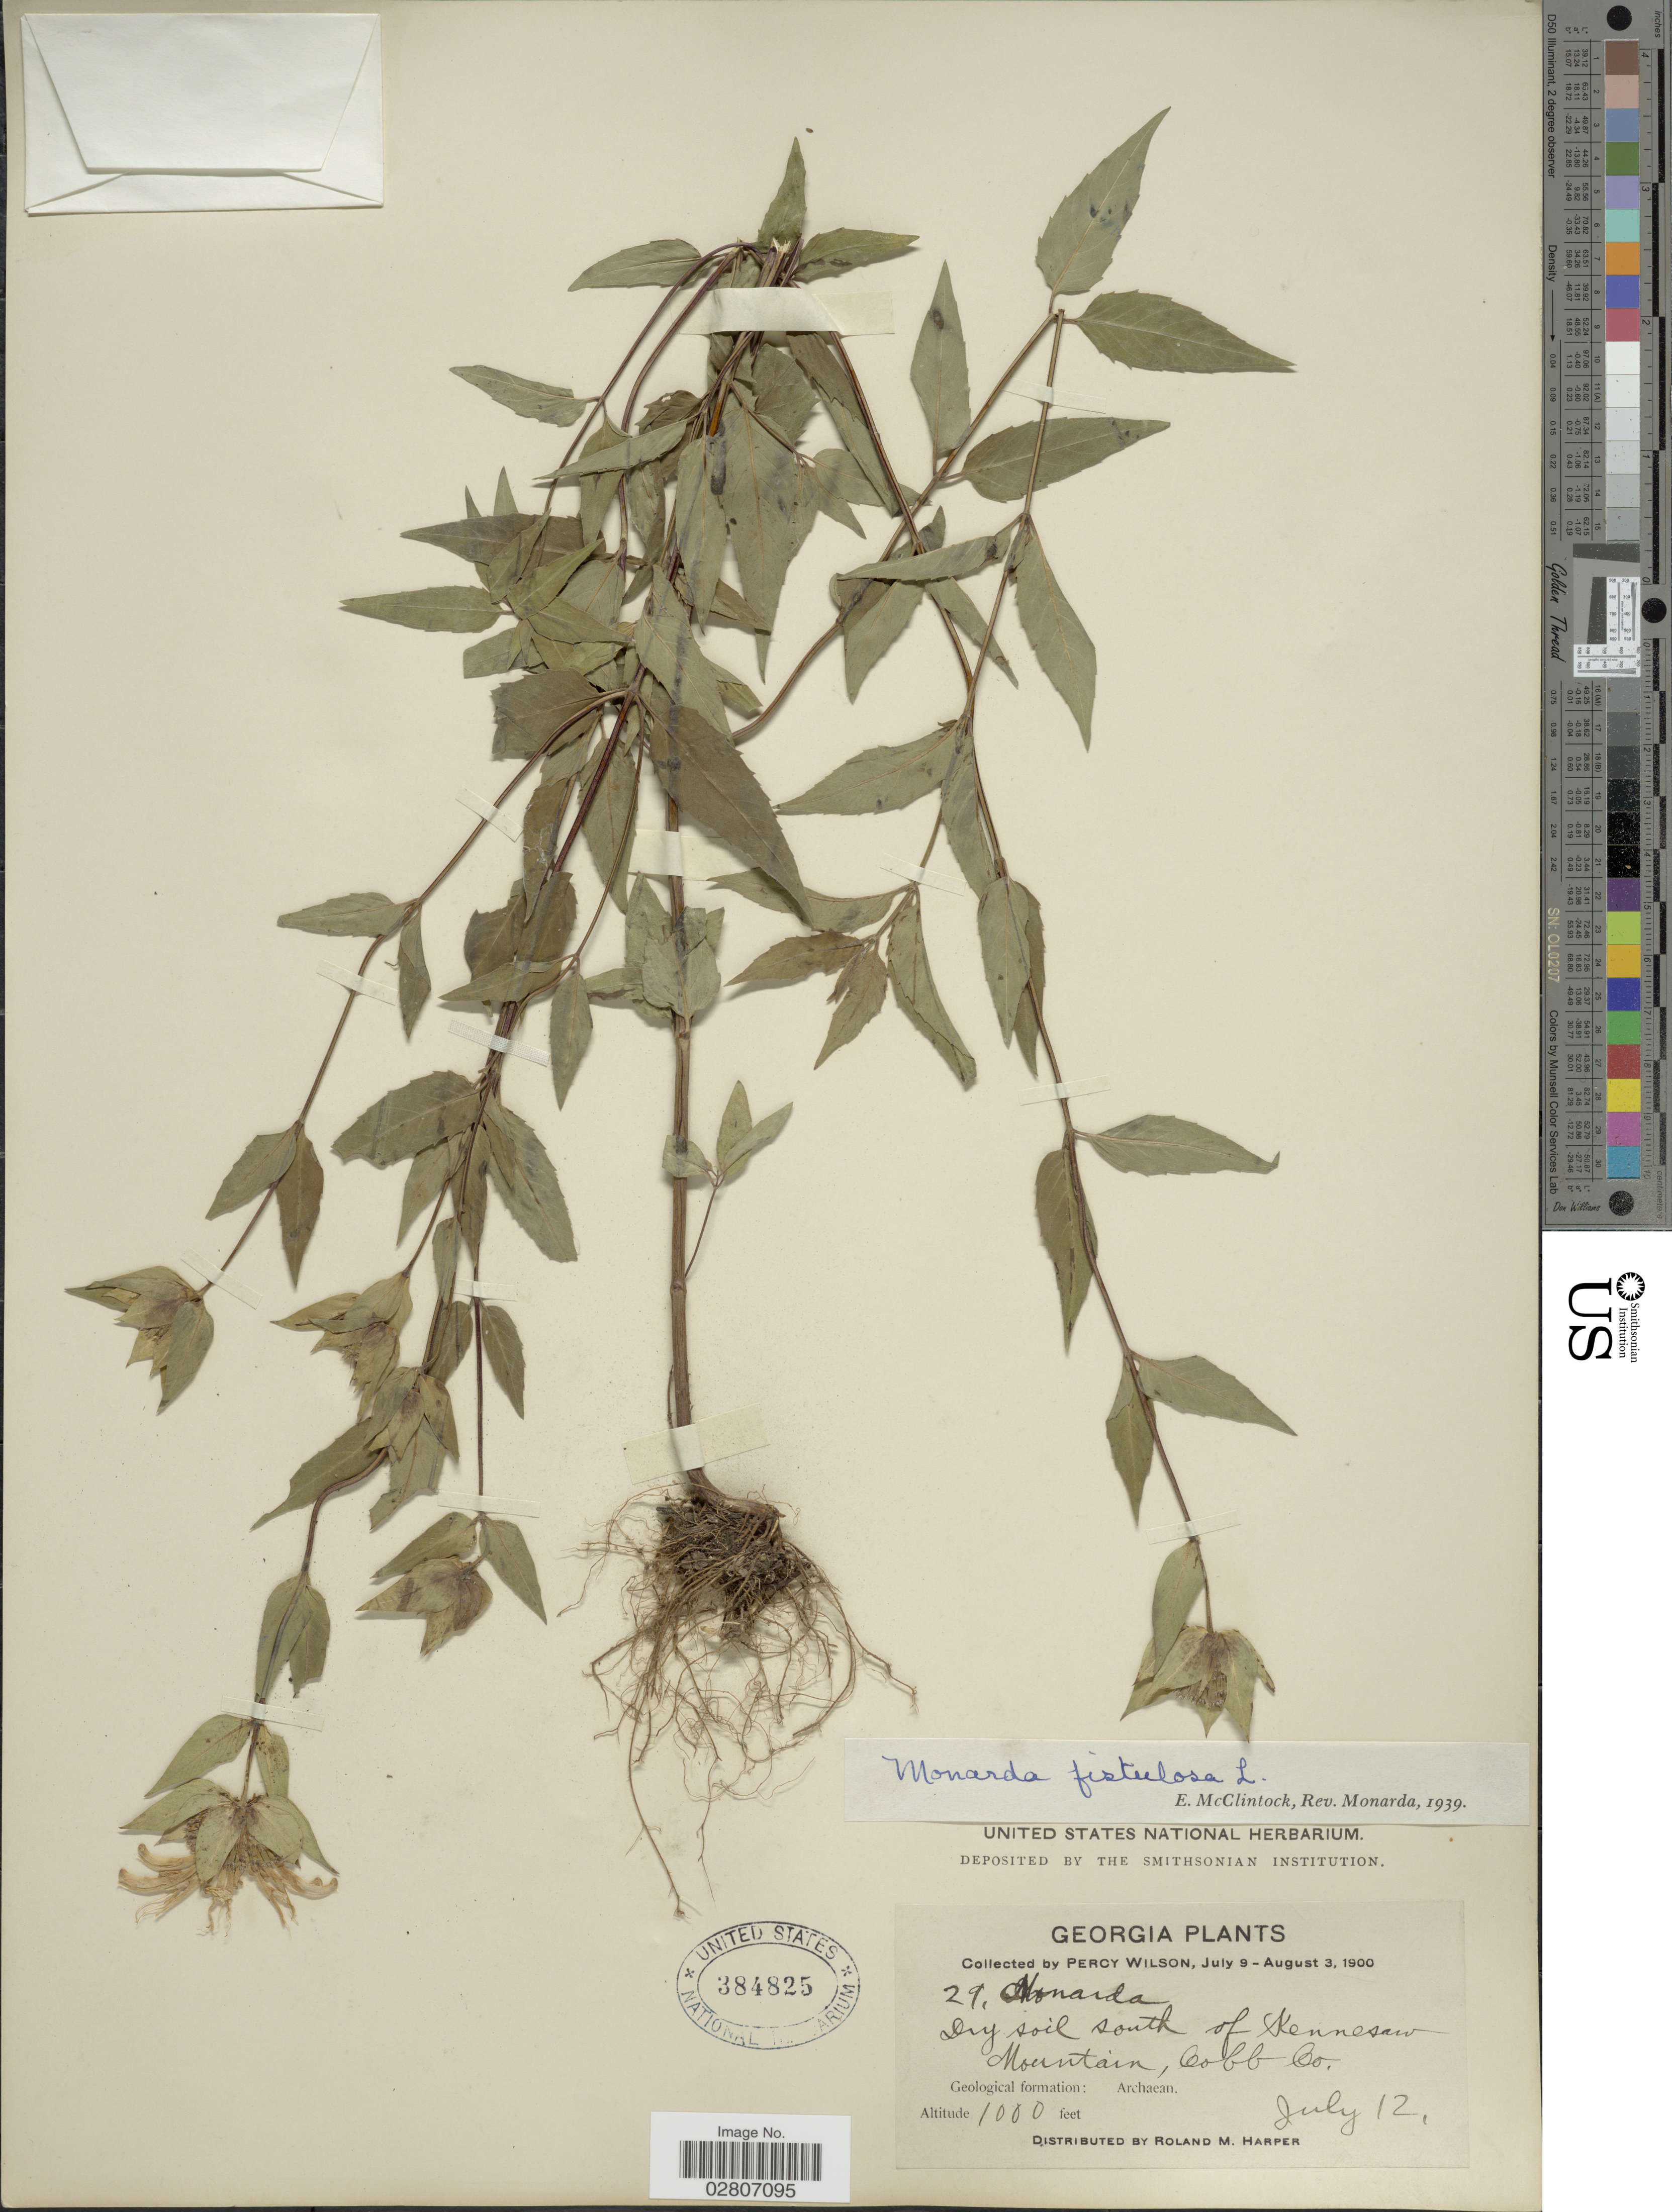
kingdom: Plantae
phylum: Tracheophyta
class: Magnoliopsida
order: Lamiales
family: Lamiaceae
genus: Monarda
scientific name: Monarda fistulosa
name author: L.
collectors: P. Wilson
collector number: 29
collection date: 1900-07-12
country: United States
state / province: Georgia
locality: Dry soil south of Kennesaw Mountain, Cobb Co. Geological formation: Archaean.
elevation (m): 305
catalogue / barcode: US 384825